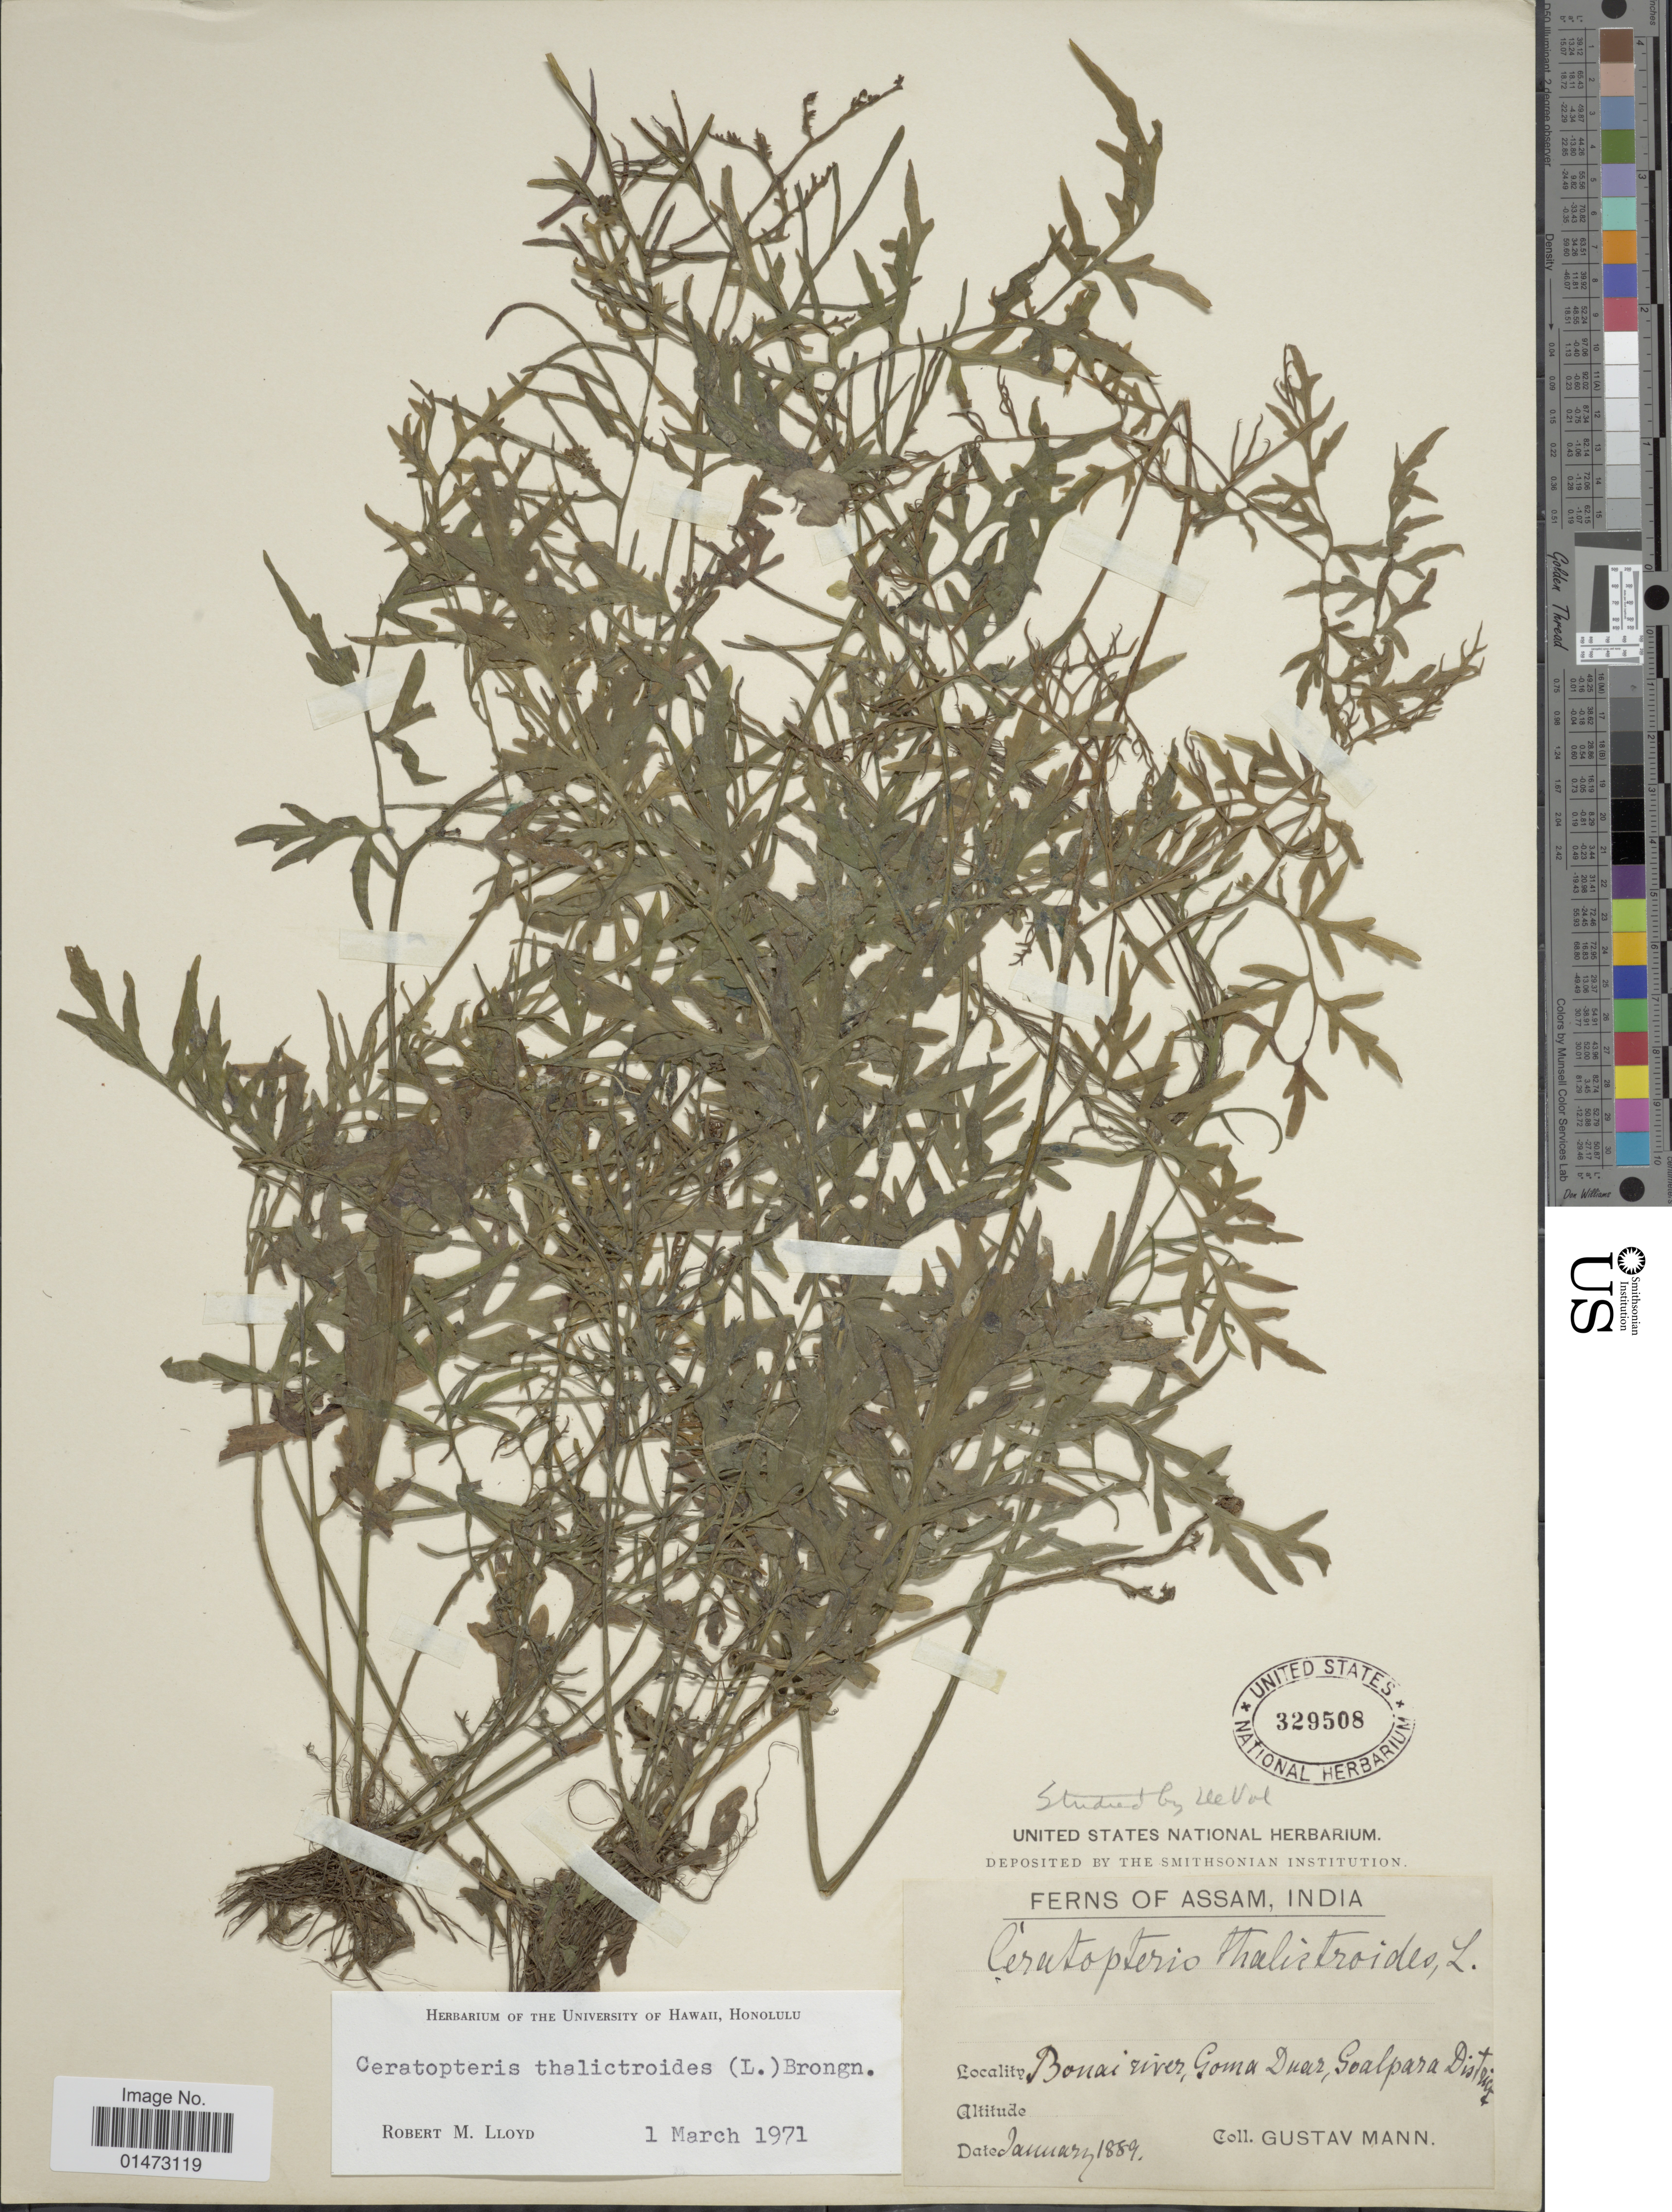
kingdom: Plantae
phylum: Tracheophyta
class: Polypodiopsida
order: Polypodiales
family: Pteridaceae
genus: Ceratopteris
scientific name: Ceratopteris thalictroides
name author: (L.) Brongn.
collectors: G. Mann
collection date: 1889-01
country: India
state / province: Assam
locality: Bonai river, Goma Duar, Goalpara District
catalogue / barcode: US 329508